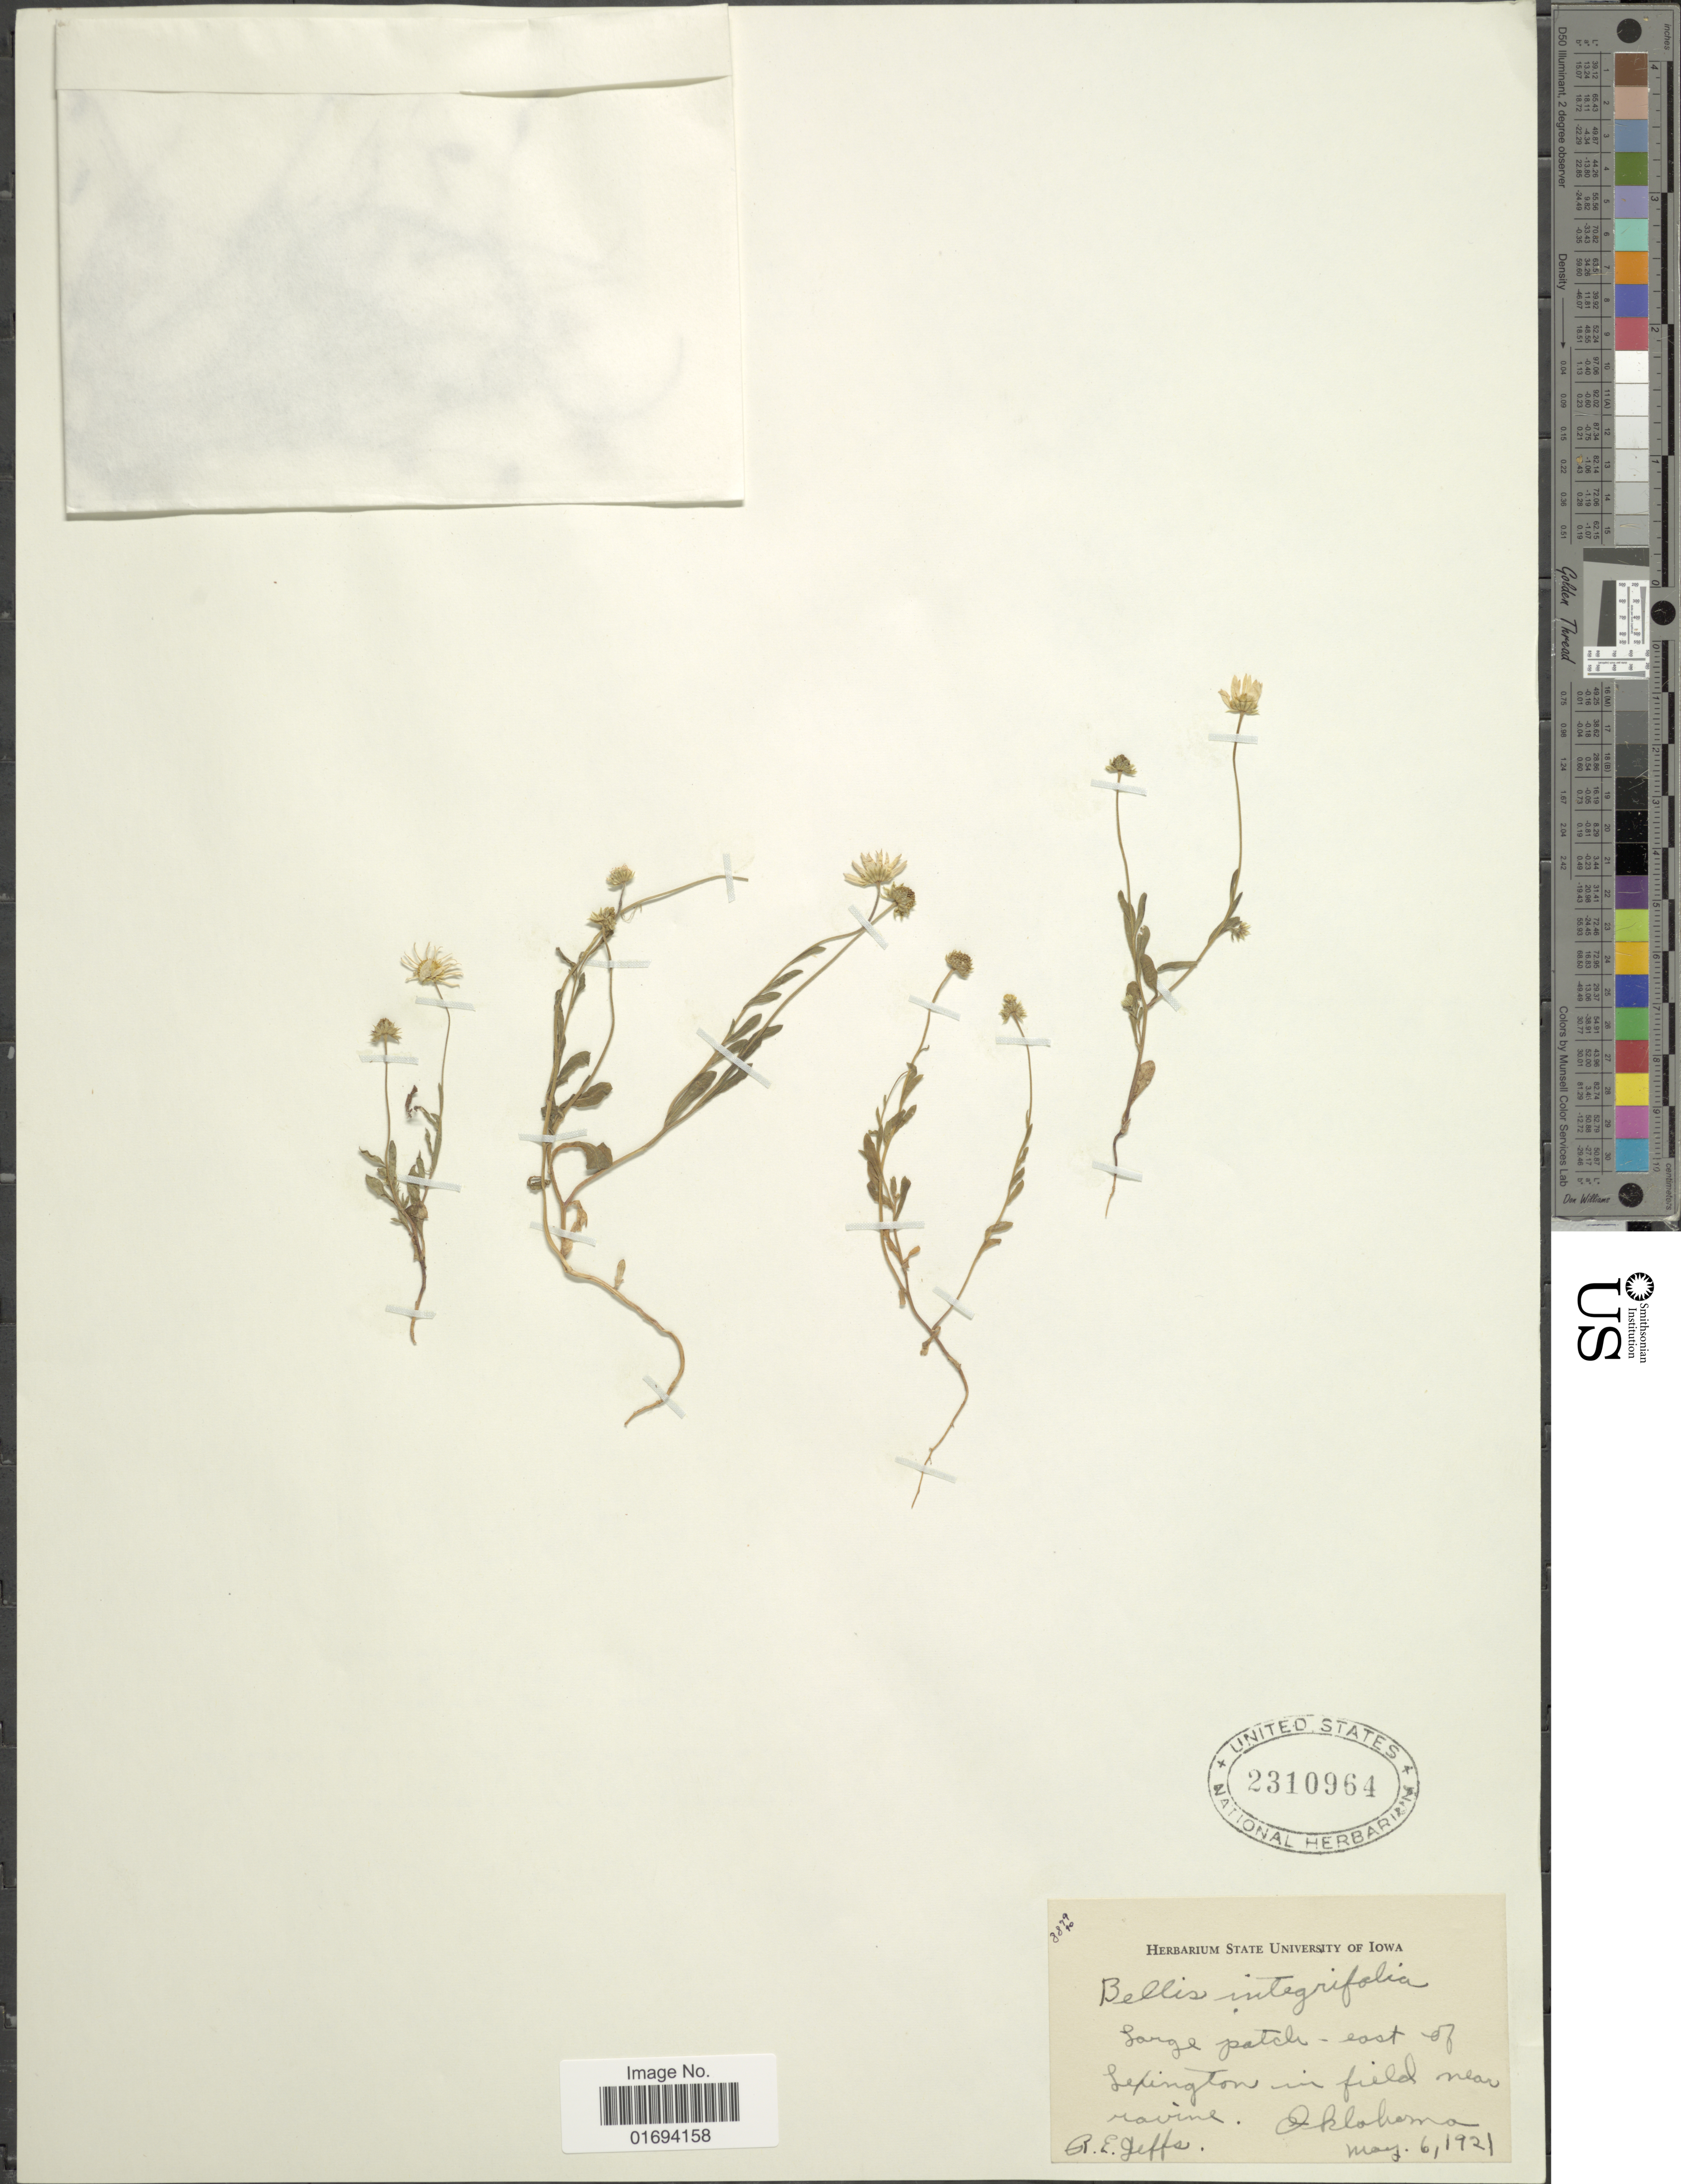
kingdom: Plantae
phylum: Tracheophyta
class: Magnoliopsida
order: Asterales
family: Asteraceae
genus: Astranthium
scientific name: Astranthium integrifolium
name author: (Michx.) Nutt.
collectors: A. Jeffs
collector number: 887990*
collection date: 1921-05-06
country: United States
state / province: Oklahoma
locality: East of Sepington in field near ravine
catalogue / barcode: US 2310964